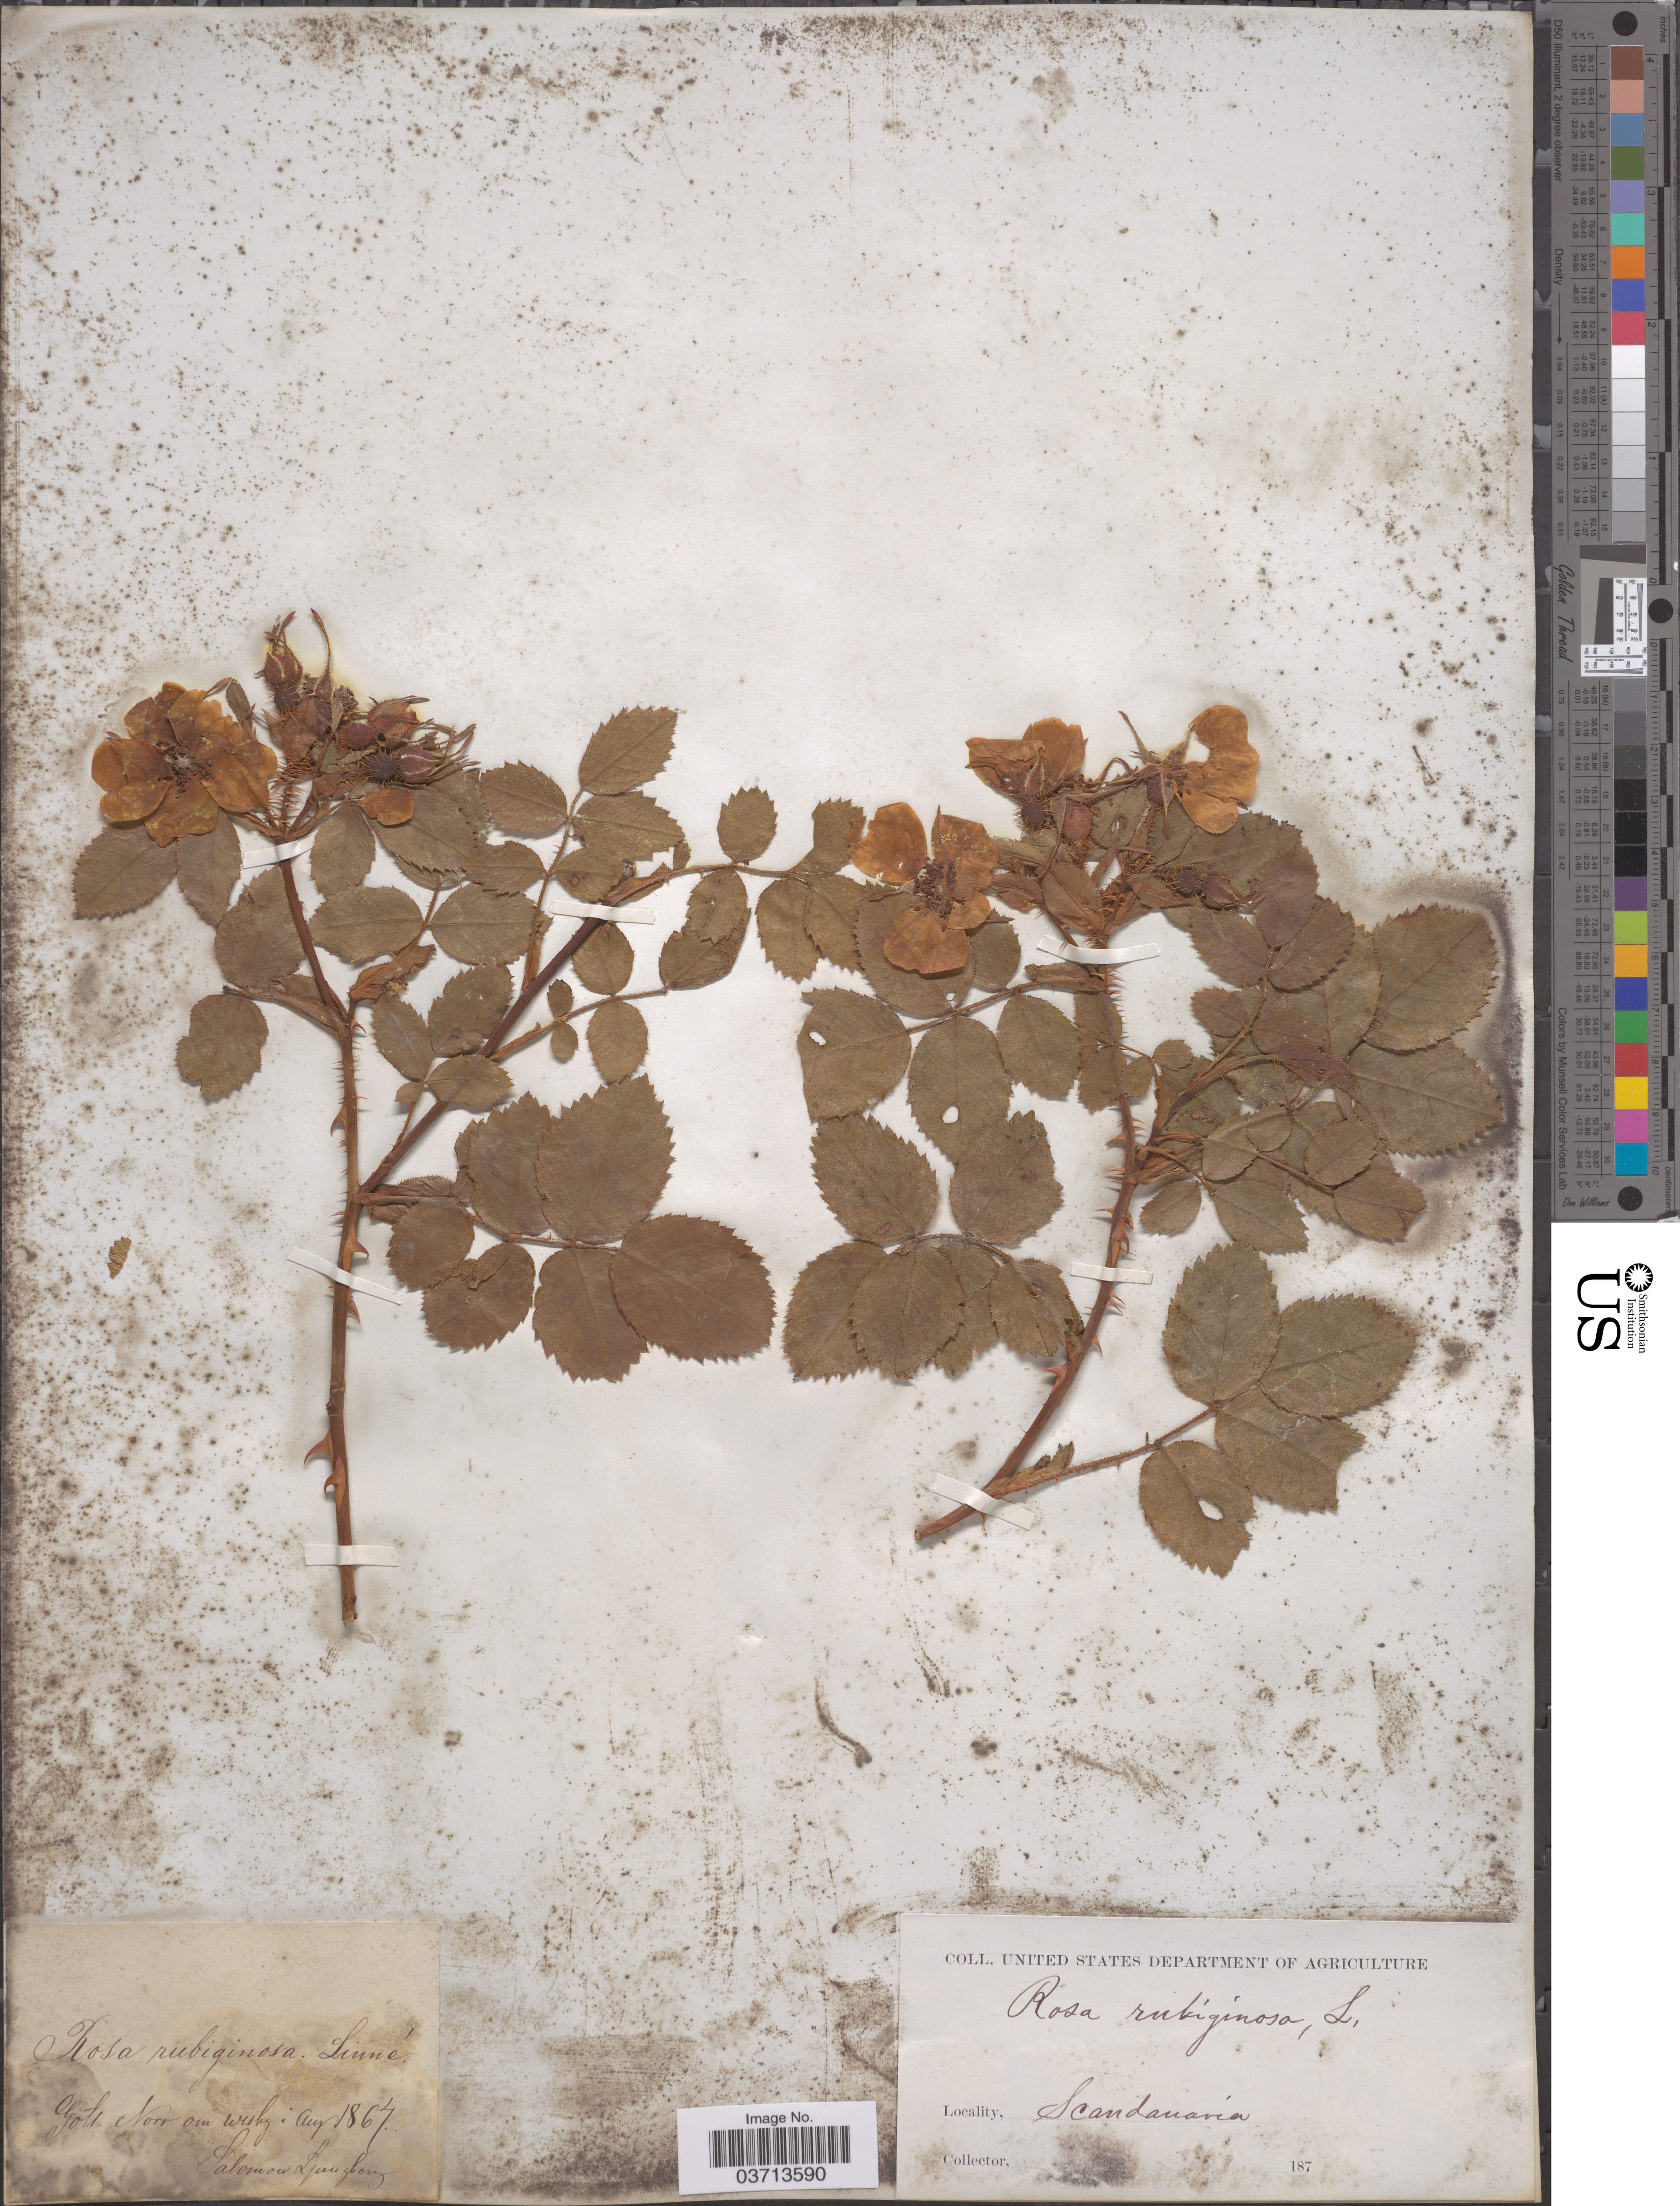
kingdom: Plantae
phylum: Tracheophyta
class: Magnoliopsida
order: Rosales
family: Rosaceae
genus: Rosa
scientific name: Rosa rubiginosa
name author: L.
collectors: S. Ljungberg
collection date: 1867-08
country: Sweden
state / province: Gotland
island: Gotland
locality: Gotl Norr om wisby. Scandanavia.